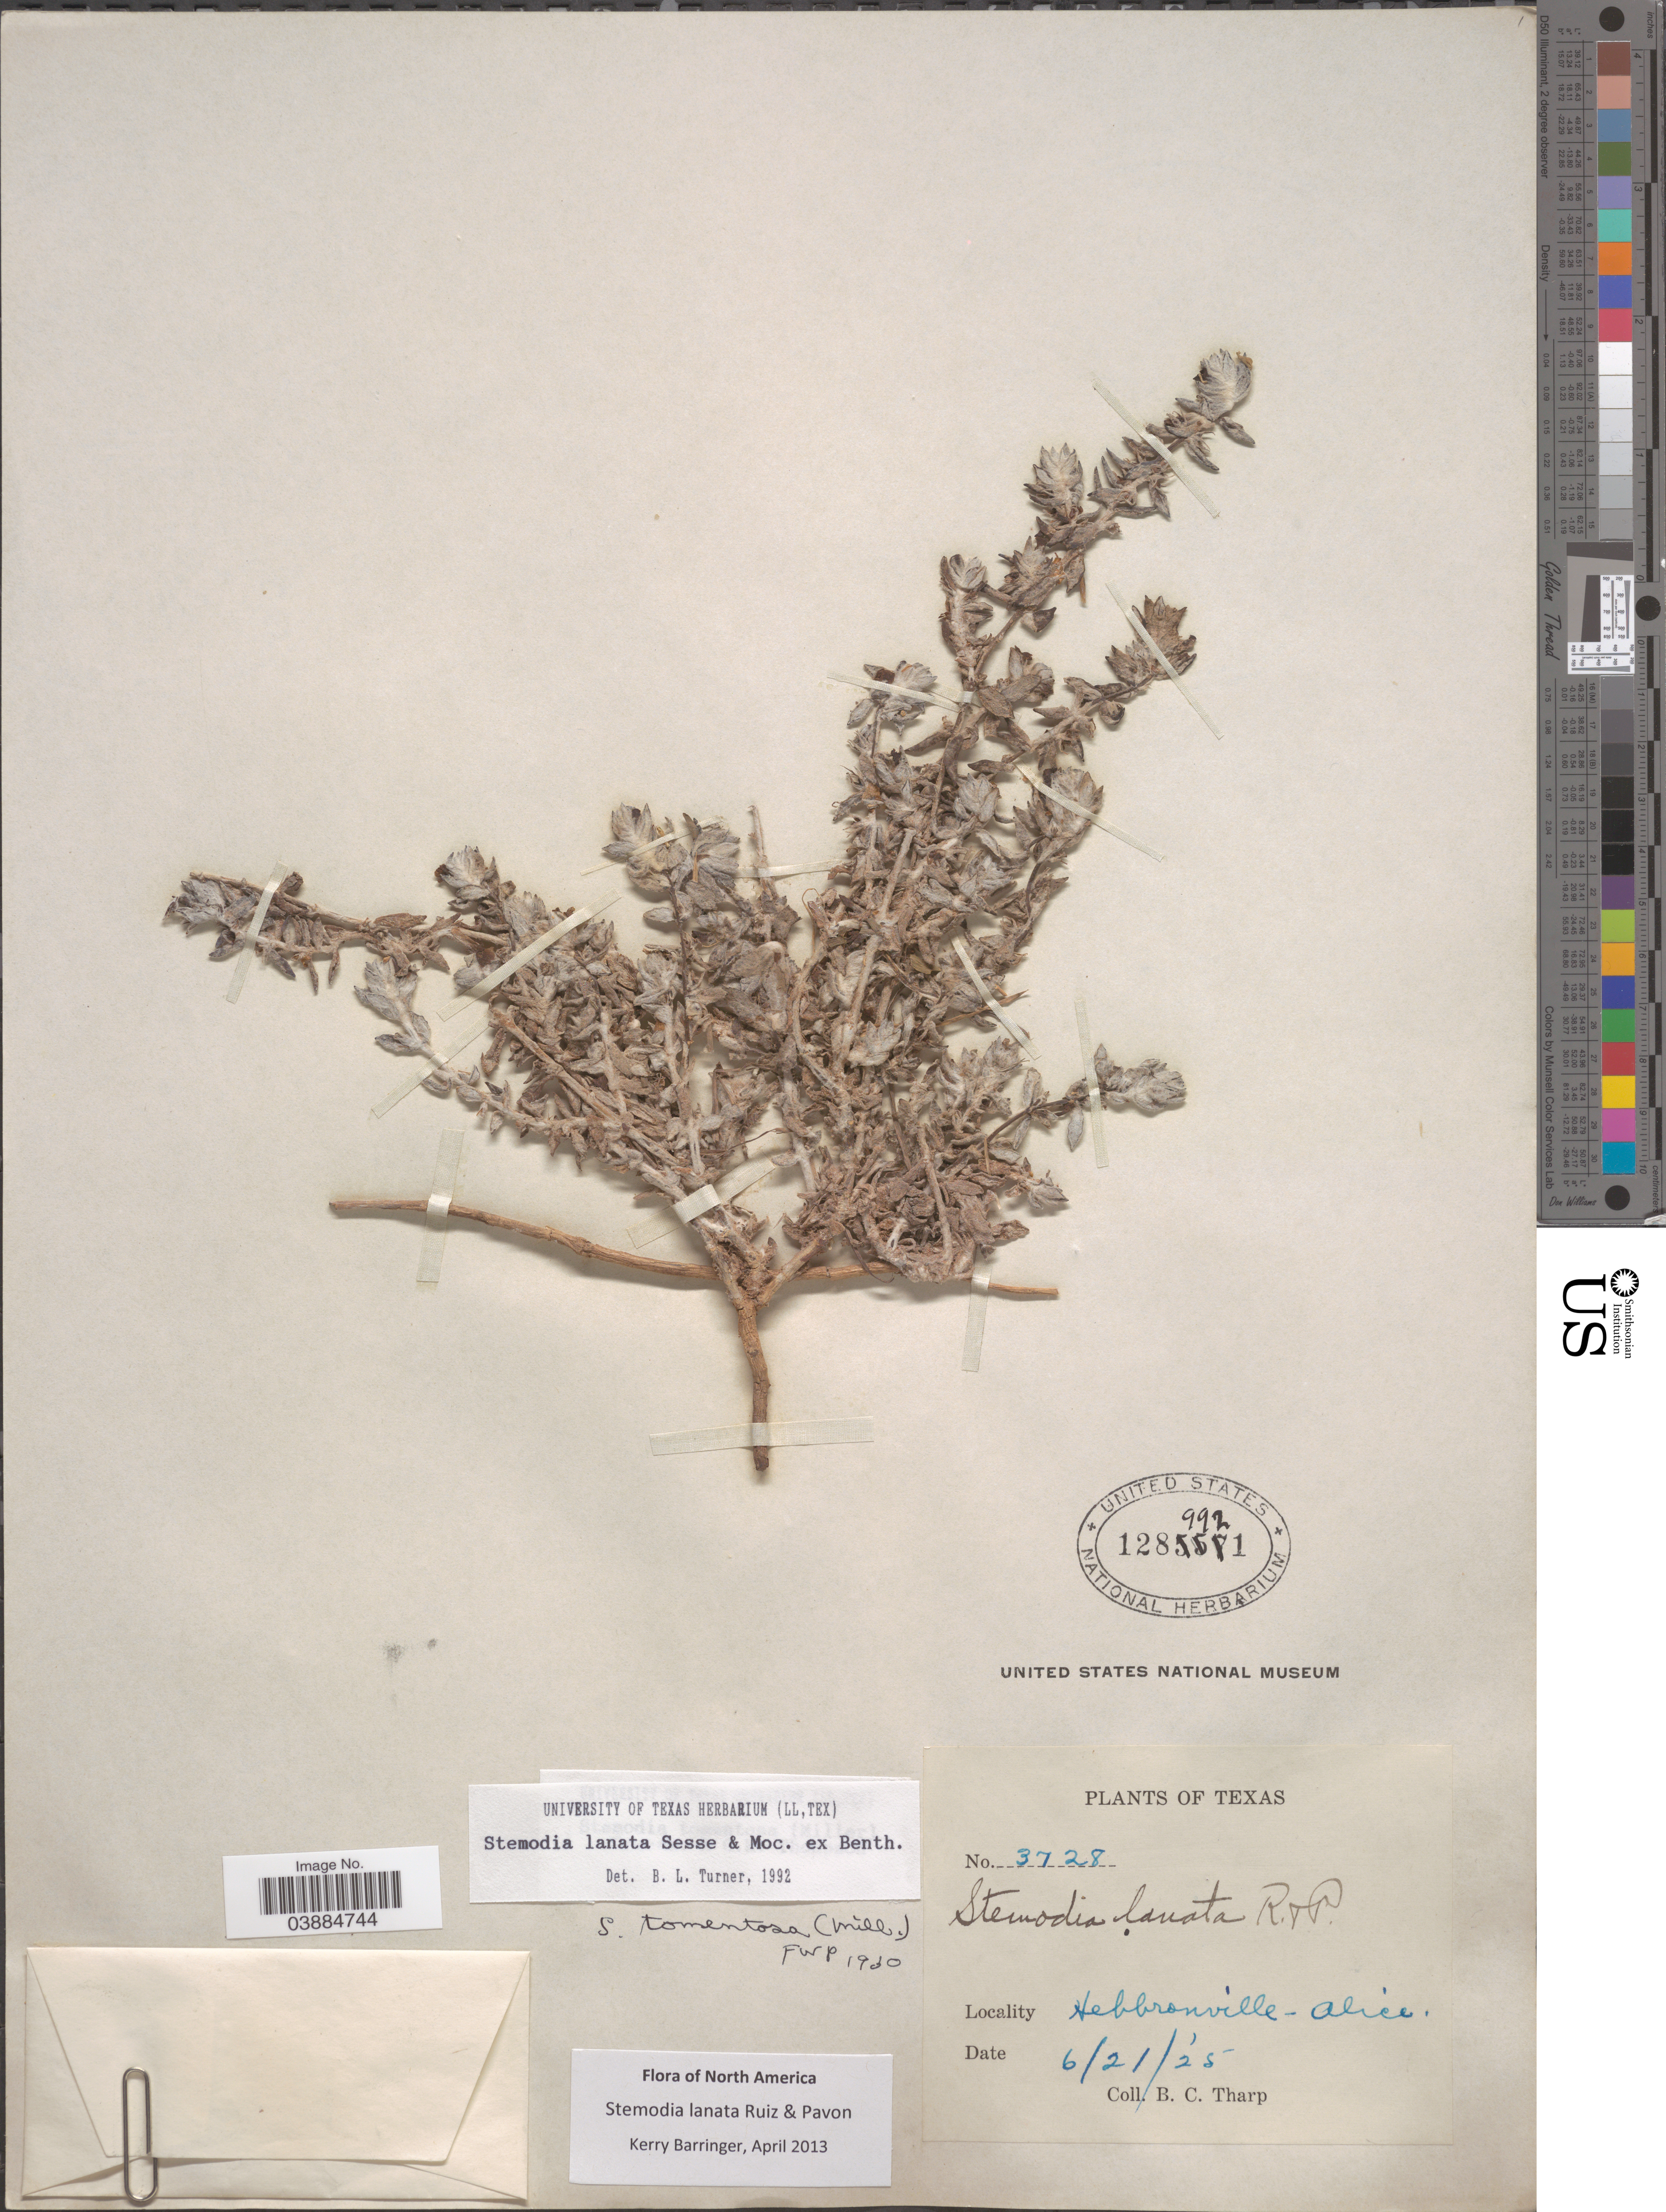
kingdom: Plantae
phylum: Tracheophyta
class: Magnoliopsida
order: Lamiales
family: Plantaginaceae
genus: Stemodia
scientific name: Stemodia lanata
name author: Sessé & Moc. ex Benth.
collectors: B. C. Tharp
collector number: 3728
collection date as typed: Transcribed d/m/y: 21/6/25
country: United States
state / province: Texas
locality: Hebbronville - Alice.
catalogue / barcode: US 1289921